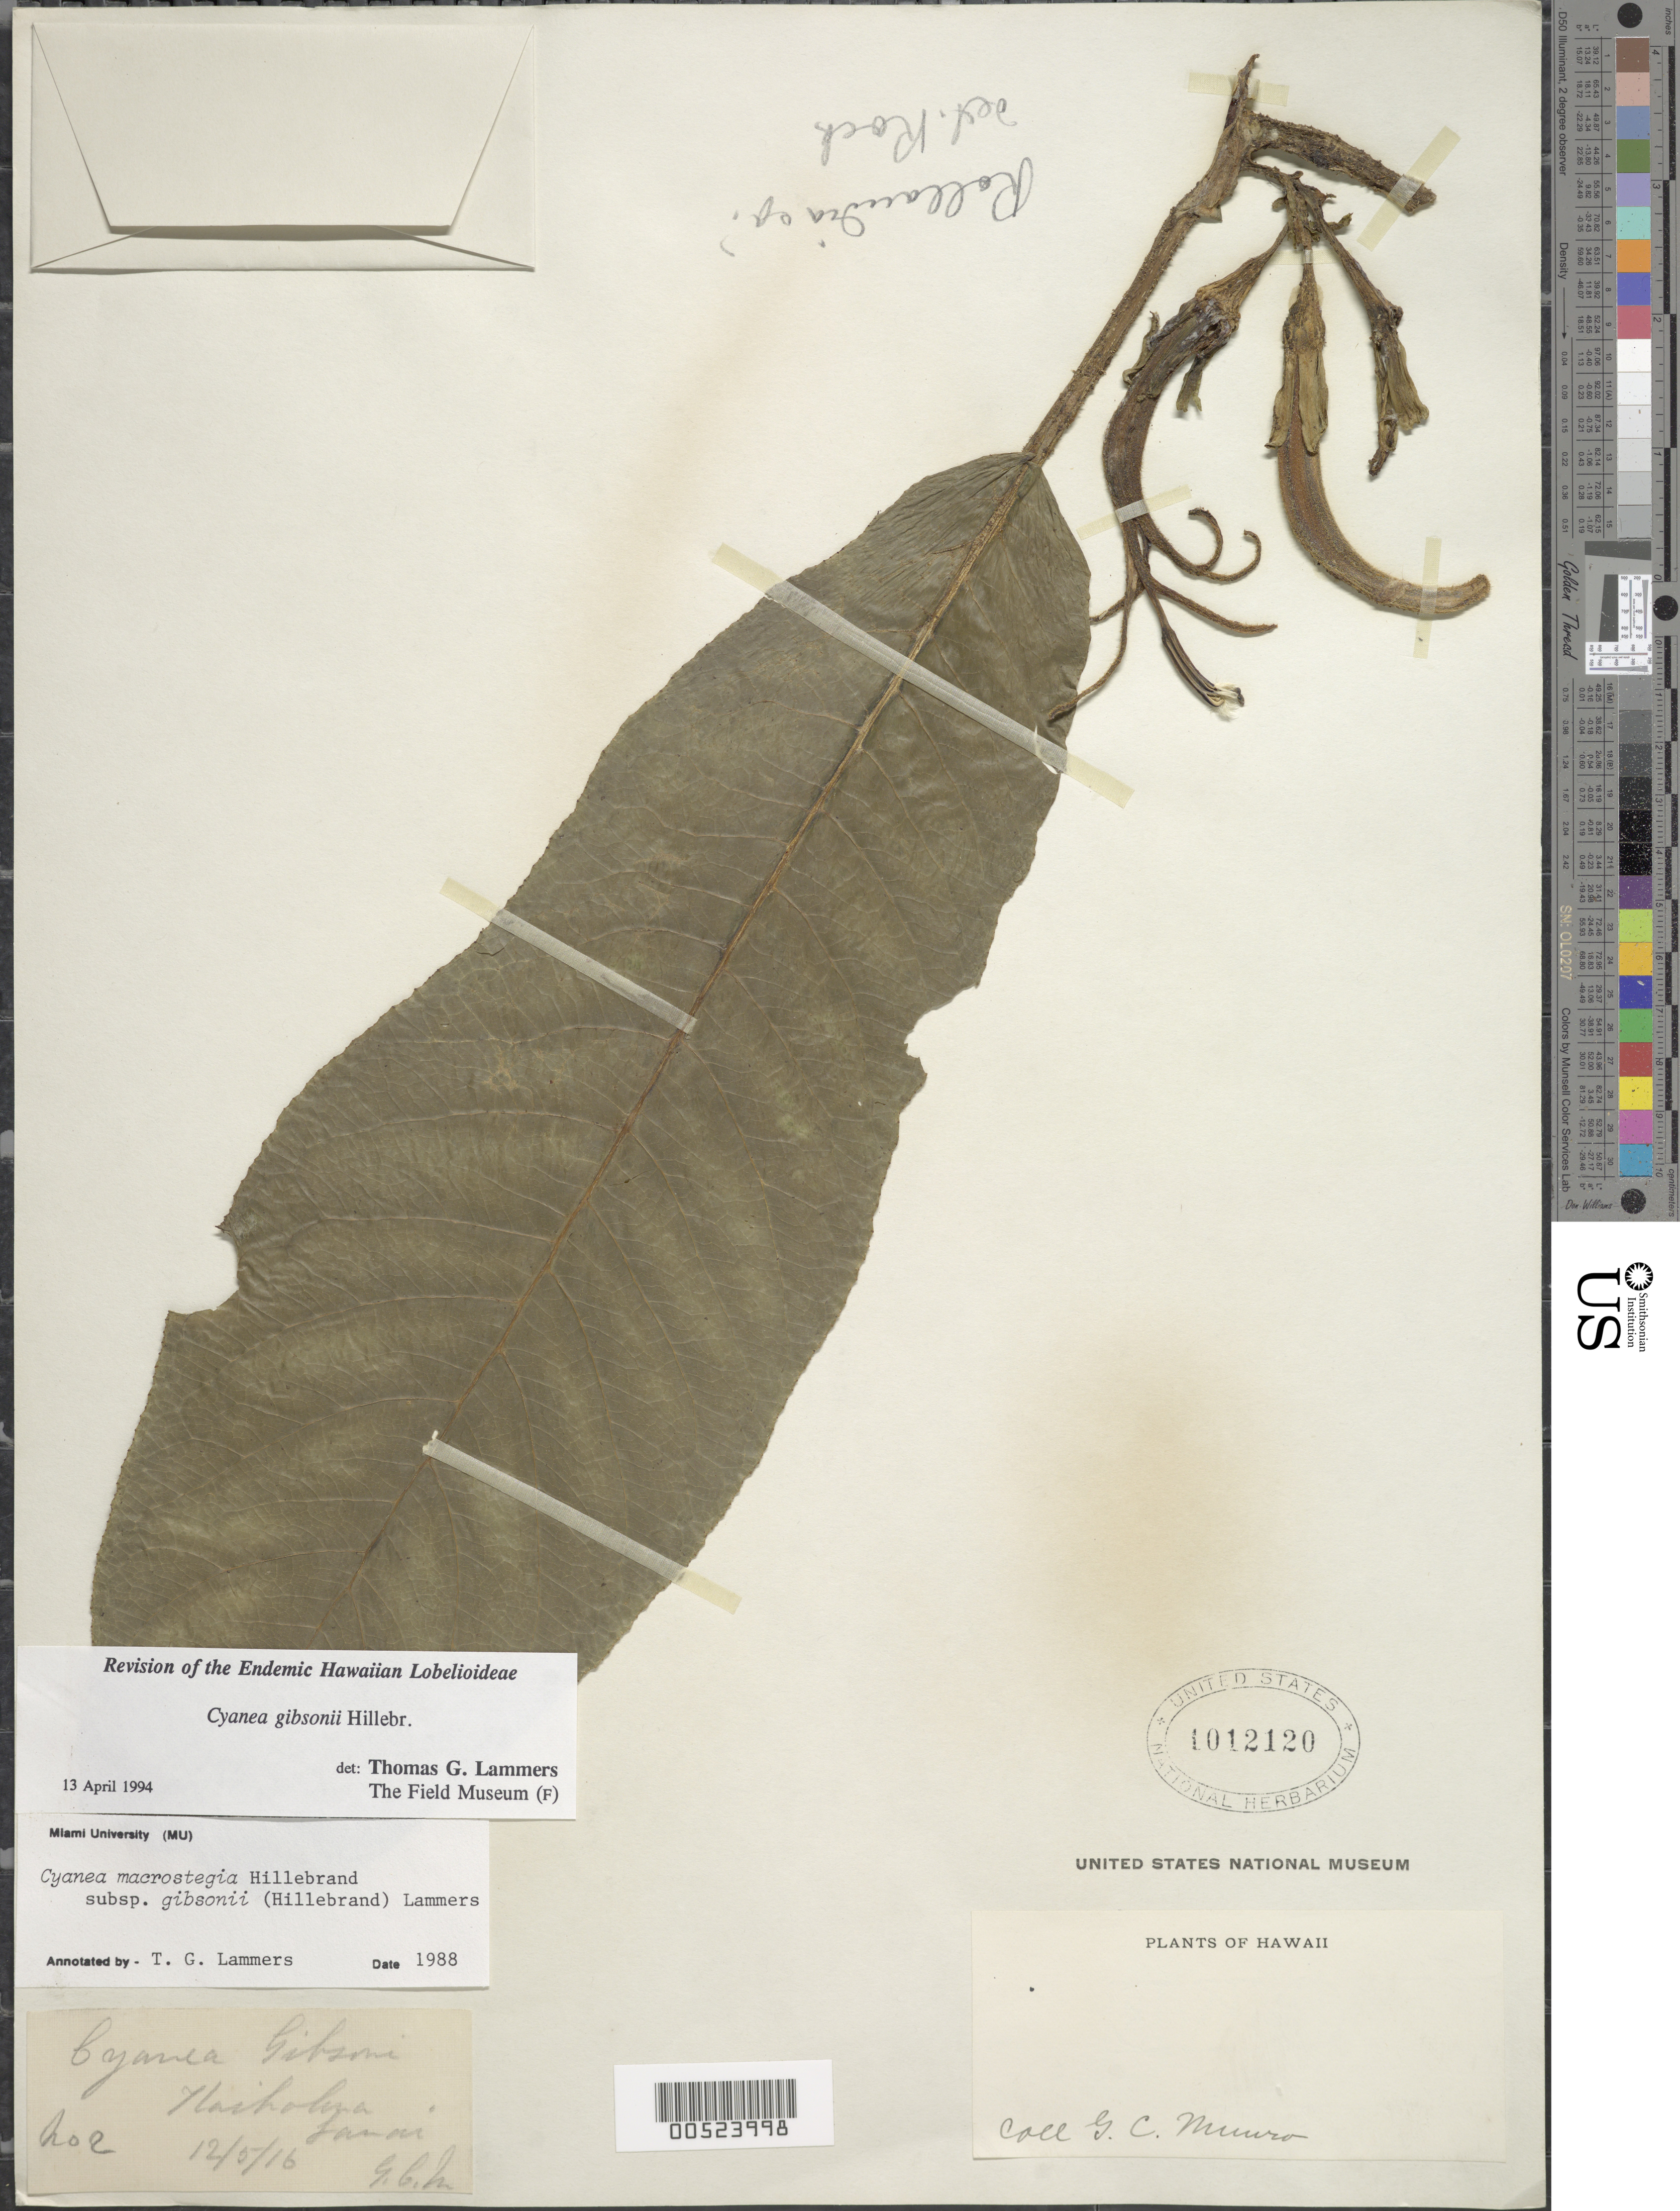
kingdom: Plantae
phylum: Tracheophyta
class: Magnoliopsida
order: Asterales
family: Campanulaceae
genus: Cyanea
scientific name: Cyanea gibsonii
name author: Hillebr.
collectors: G. C. Munro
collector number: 2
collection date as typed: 12 May 1916 or 5 Dec 1916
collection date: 1916-05-12 or 1916-12-05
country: United States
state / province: Hawaii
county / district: Maui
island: Lana'i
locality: Haiholua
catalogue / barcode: US 1012120